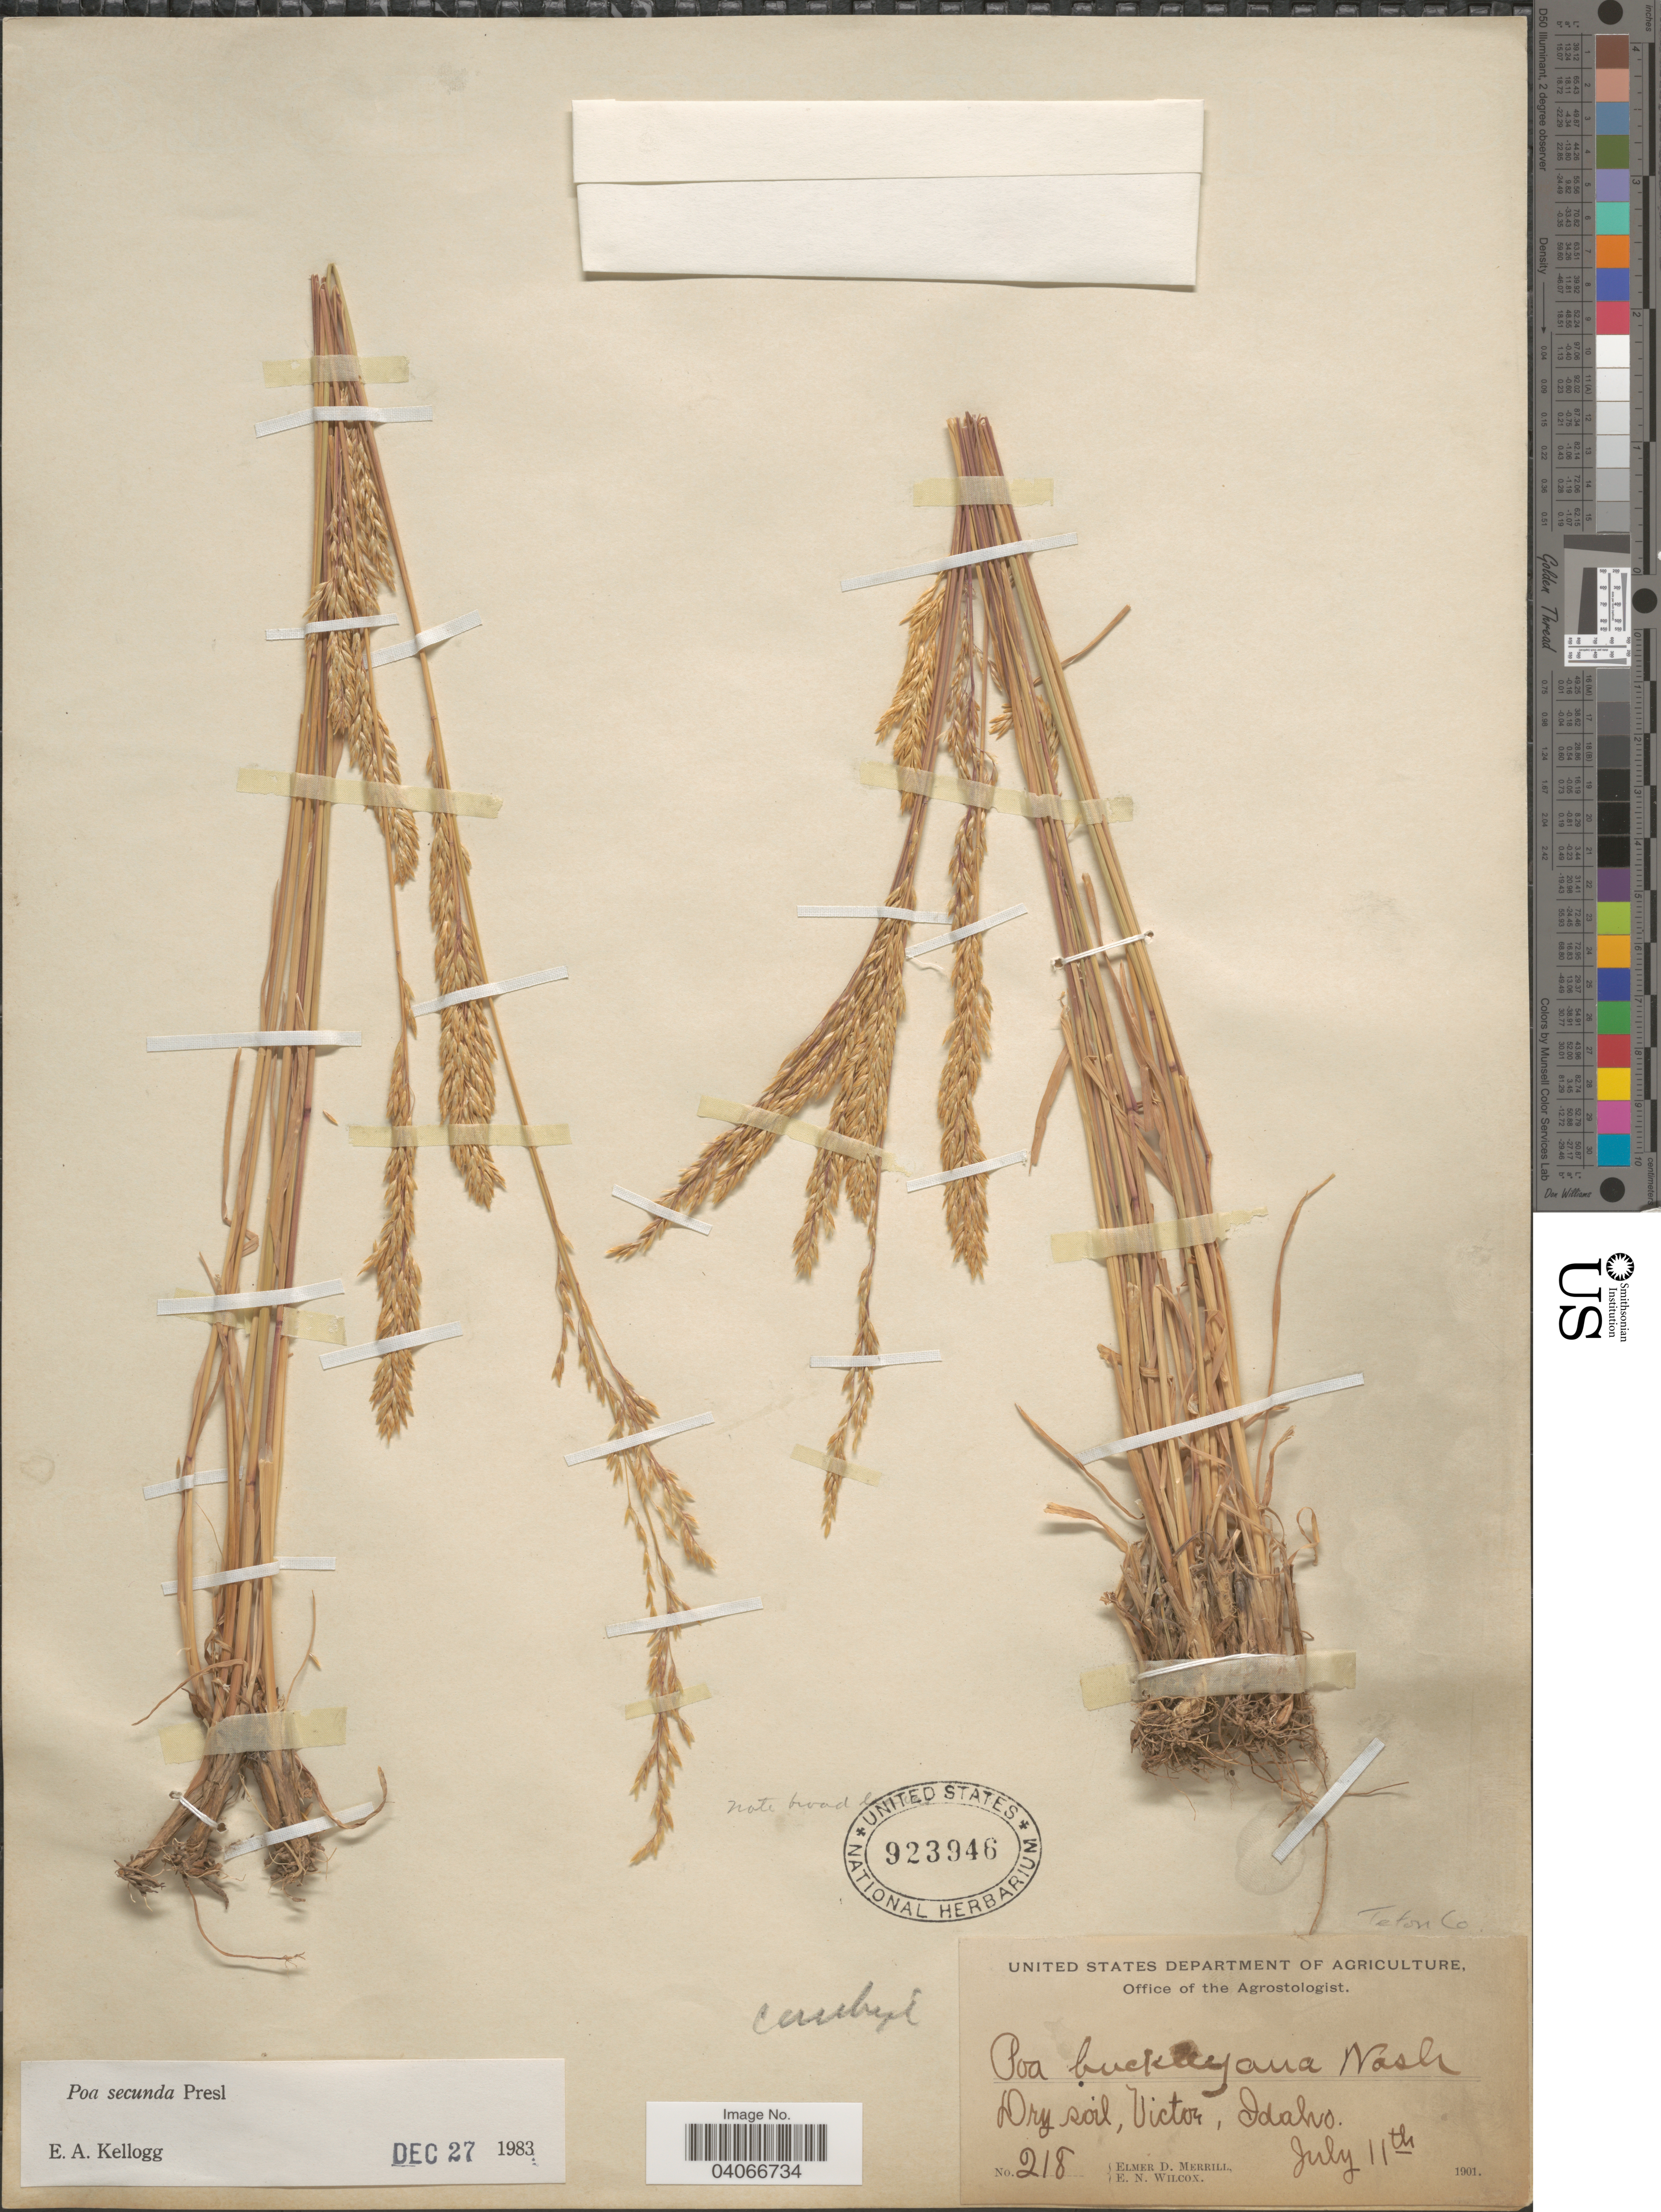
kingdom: Plantae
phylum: Tracheophyta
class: Liliopsida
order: Poales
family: Poaceae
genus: Poa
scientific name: Poa secunda subsp. secunda var. scabrella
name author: (Thurb.) Soreng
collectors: E. D. Merrill & E. Wilcox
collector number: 218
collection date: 1901-07-11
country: United States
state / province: Idaho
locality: Dry soil, Victor. Teton Co.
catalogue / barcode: US 923946